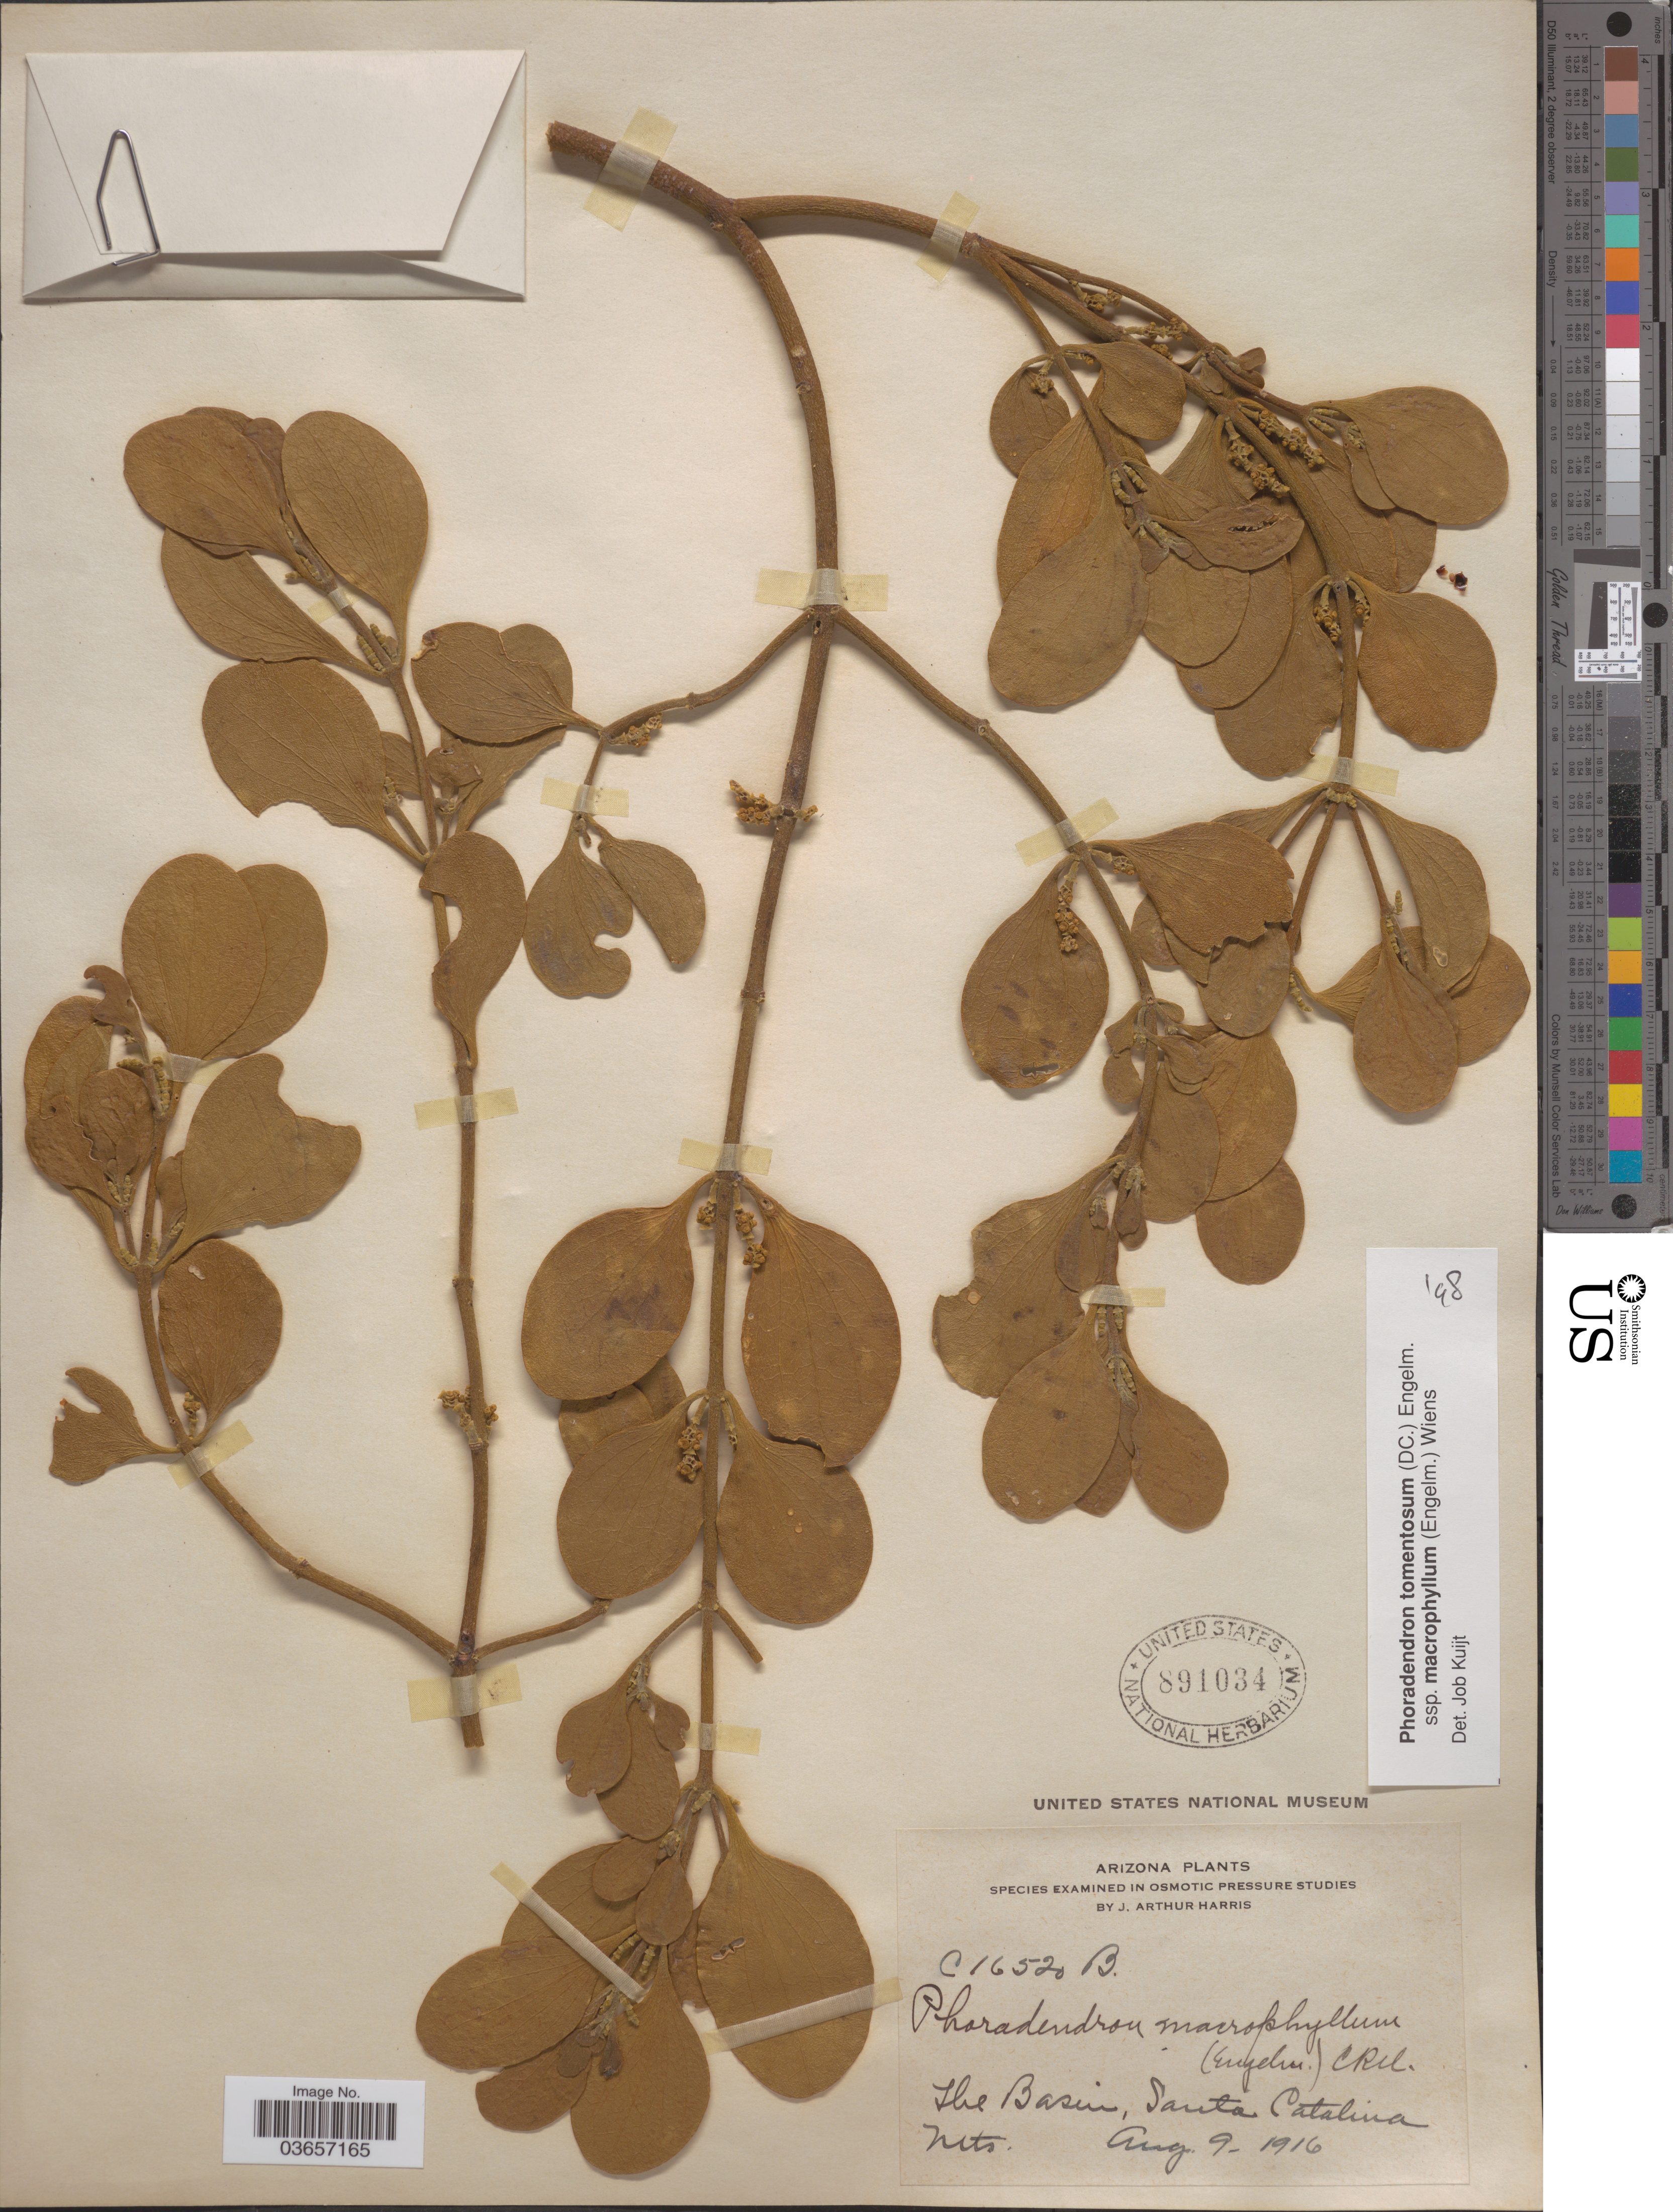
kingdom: Plantae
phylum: Tracheophyta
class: Magnoliopsida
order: Santalales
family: Viscaceae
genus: Phoradendron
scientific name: Phoradendron tomentosum subsp. macrophyllum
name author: DC.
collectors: J. A. Harris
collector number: C16520B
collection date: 1916-08-09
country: United States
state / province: Arizona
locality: The Basin, Santa Catalina Mts.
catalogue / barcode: US 891034